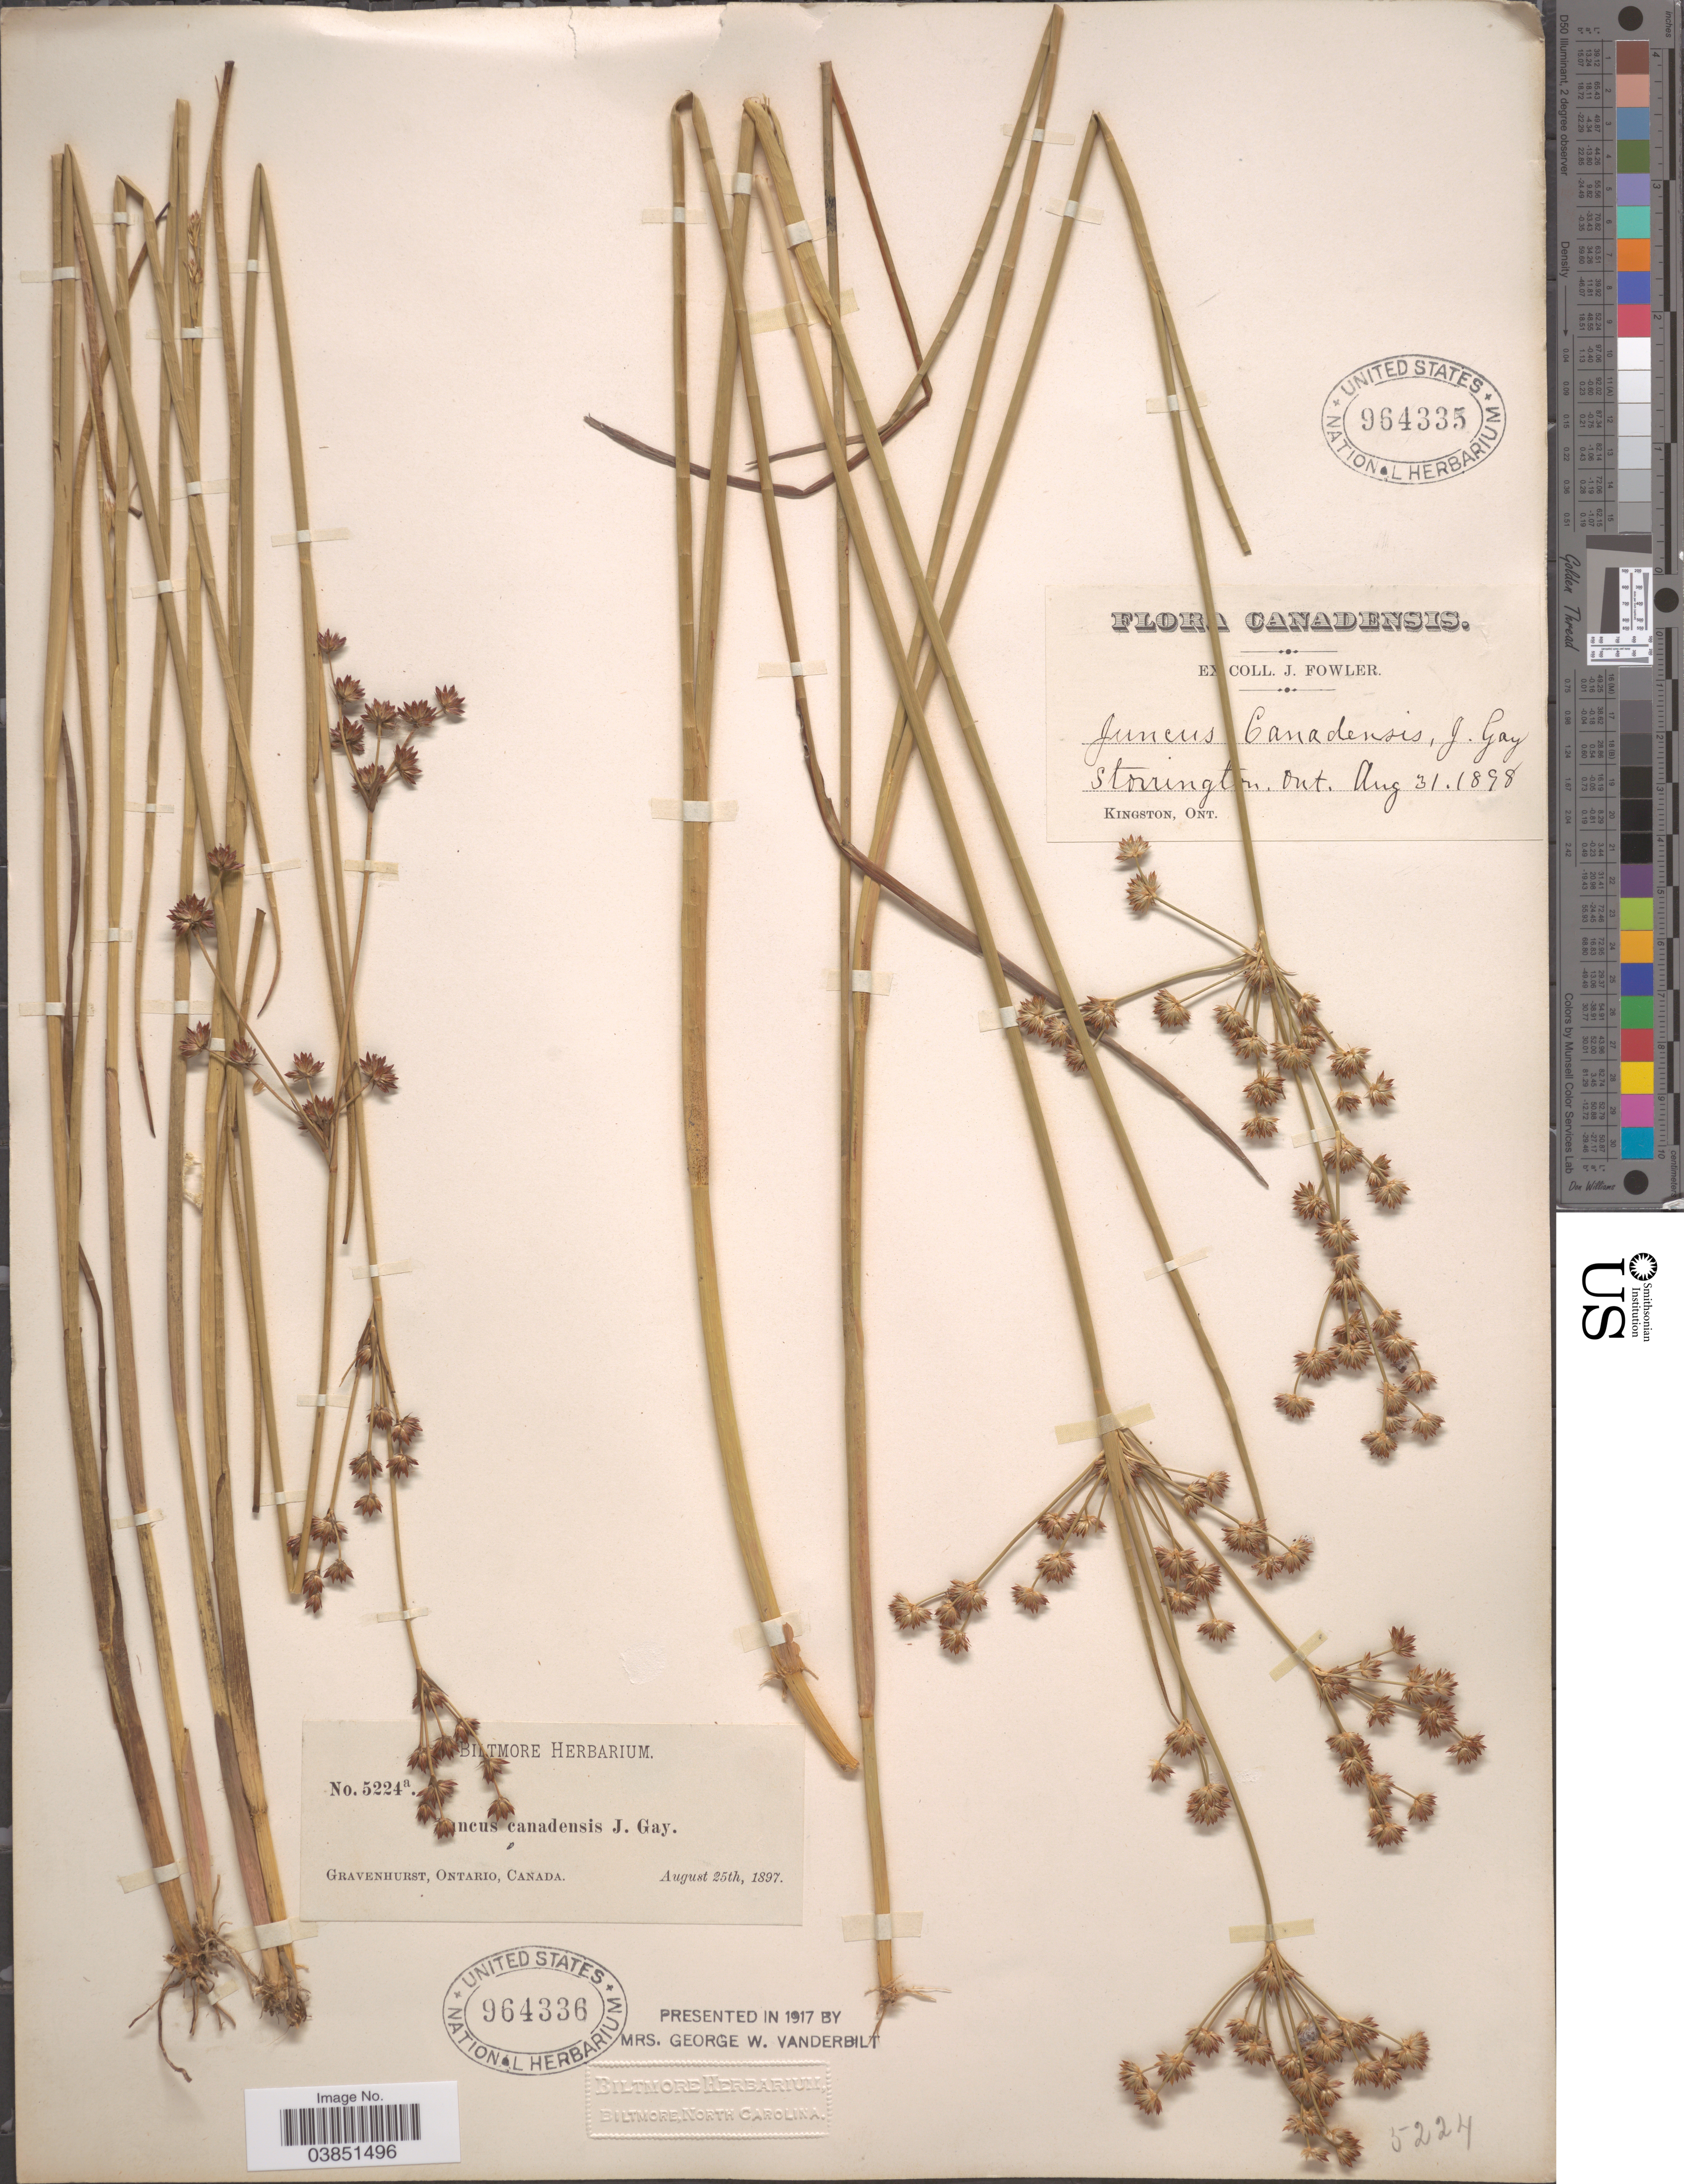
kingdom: Plantae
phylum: Tracheophyta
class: Liliopsida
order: Poales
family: Juncaceae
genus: Juncus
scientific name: Juncus canadensis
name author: J. Gay ex Laharpe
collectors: J. Fowler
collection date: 1898-08-31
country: Canada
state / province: Ontario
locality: Storrington.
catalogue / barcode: US 964335